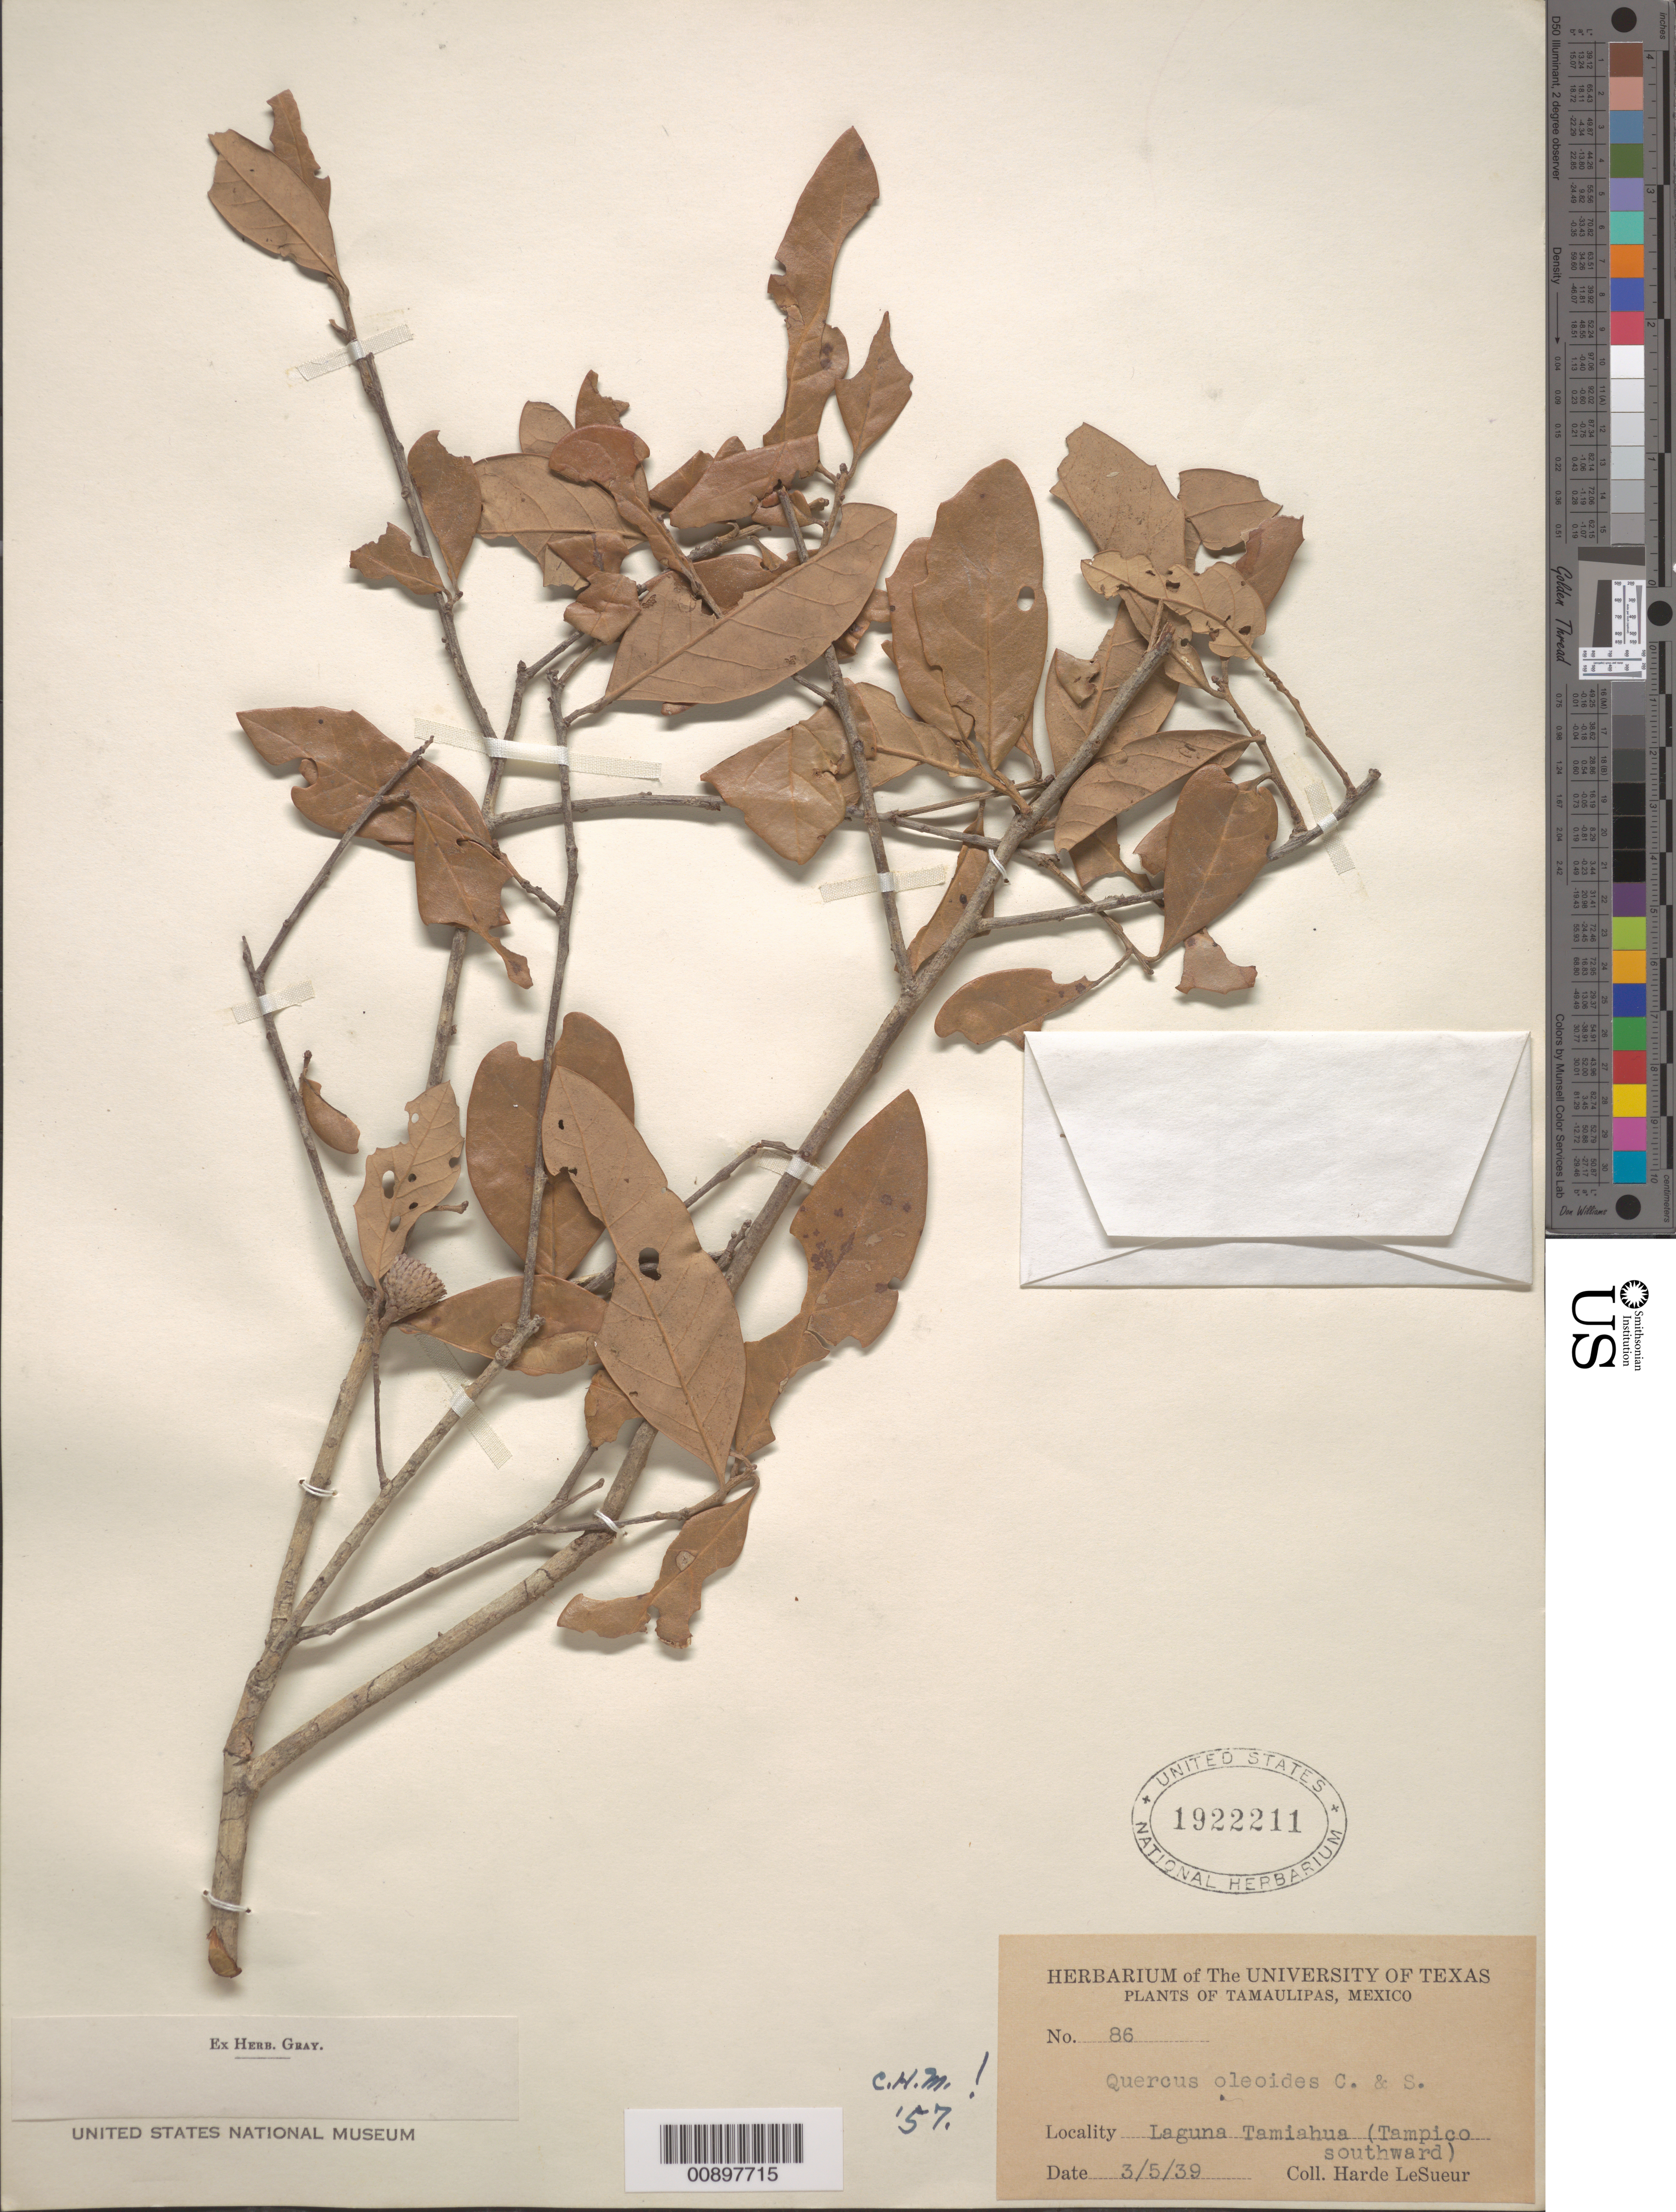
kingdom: Plantae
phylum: Tracheophyta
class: Magnoliopsida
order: Fagales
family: Fagaceae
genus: Quercus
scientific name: Quercus oleoides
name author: Schltdl. & Cham.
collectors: D. H. LeSueur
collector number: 86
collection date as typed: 05 Mar 1939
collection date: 1939-03-05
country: Mexico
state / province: Tamaulipas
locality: Laguna Tamiahua (Tampico southward).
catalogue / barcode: US 1922211